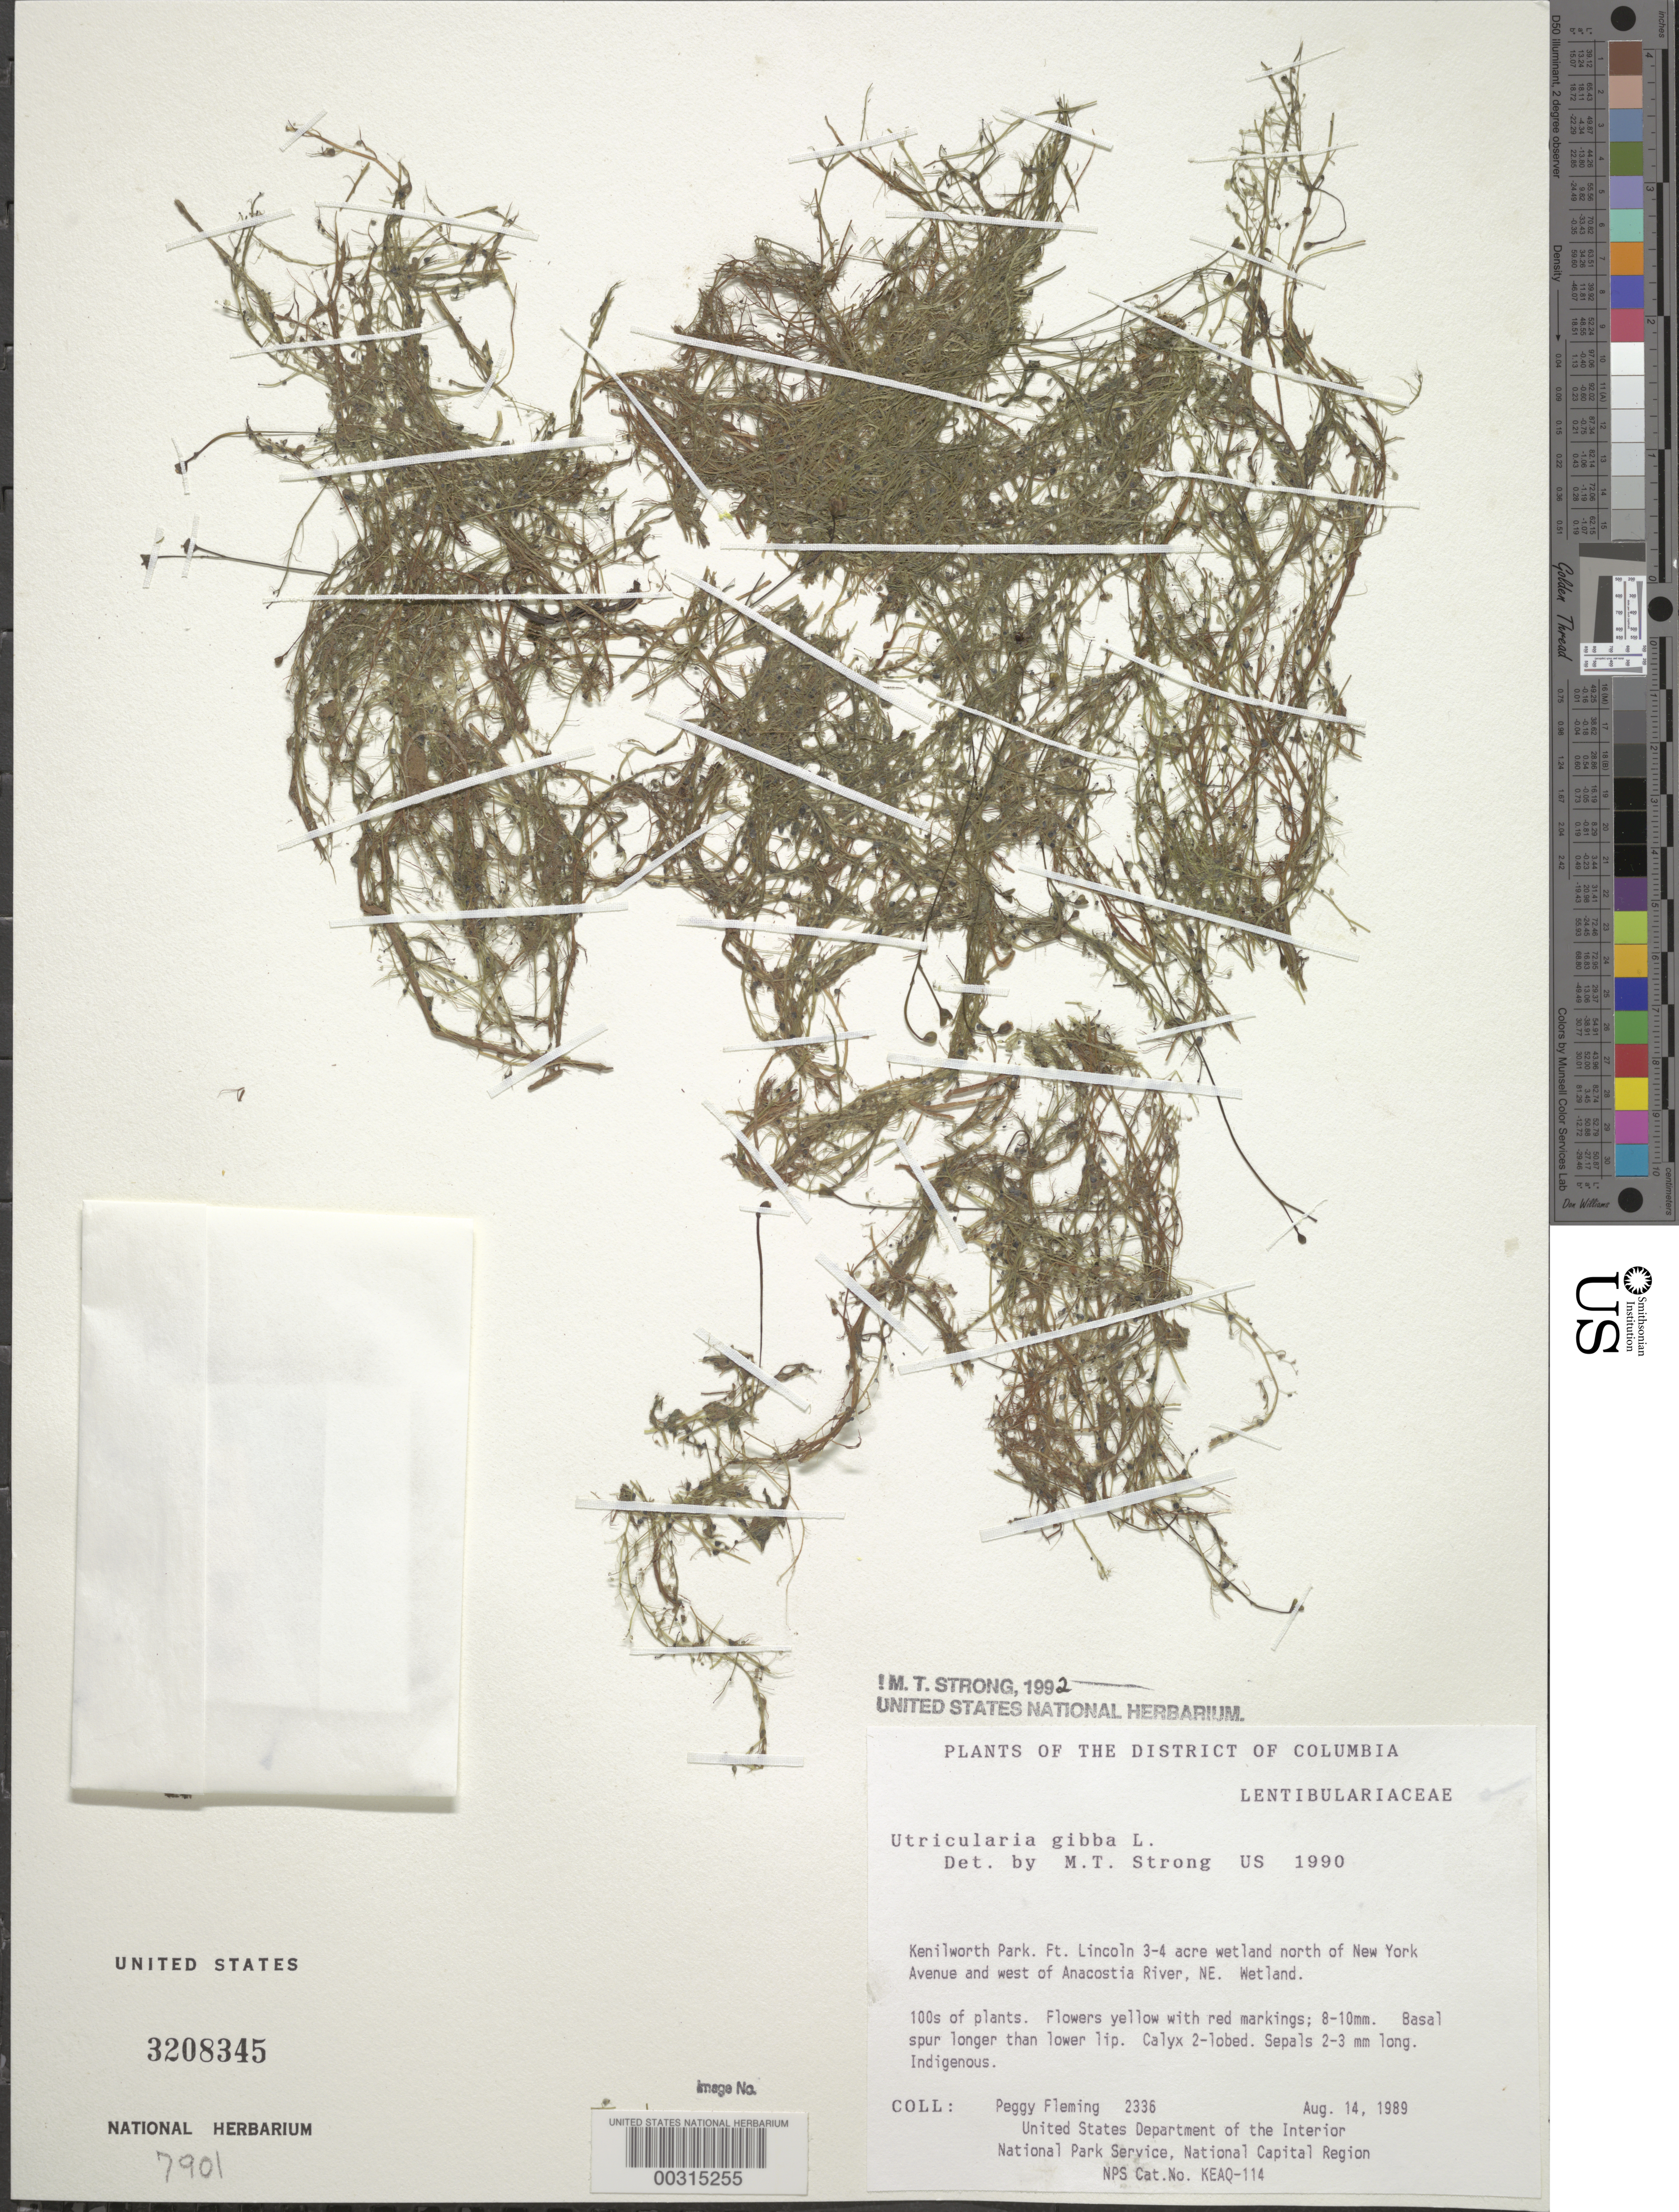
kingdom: Plantae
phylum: Tracheophyta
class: Magnoliopsida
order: Lamiales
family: Lentibulariaceae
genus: Utricularia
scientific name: Utricularia gibba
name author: L.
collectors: P. Fleming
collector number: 2336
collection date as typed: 14 Aug 1989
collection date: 1989-08-14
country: United States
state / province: District of Columbia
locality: Kenilworth Park, Ft Lincoln N of New York Ave, W of Anacostia River, NE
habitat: Wetland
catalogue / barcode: US 3208345